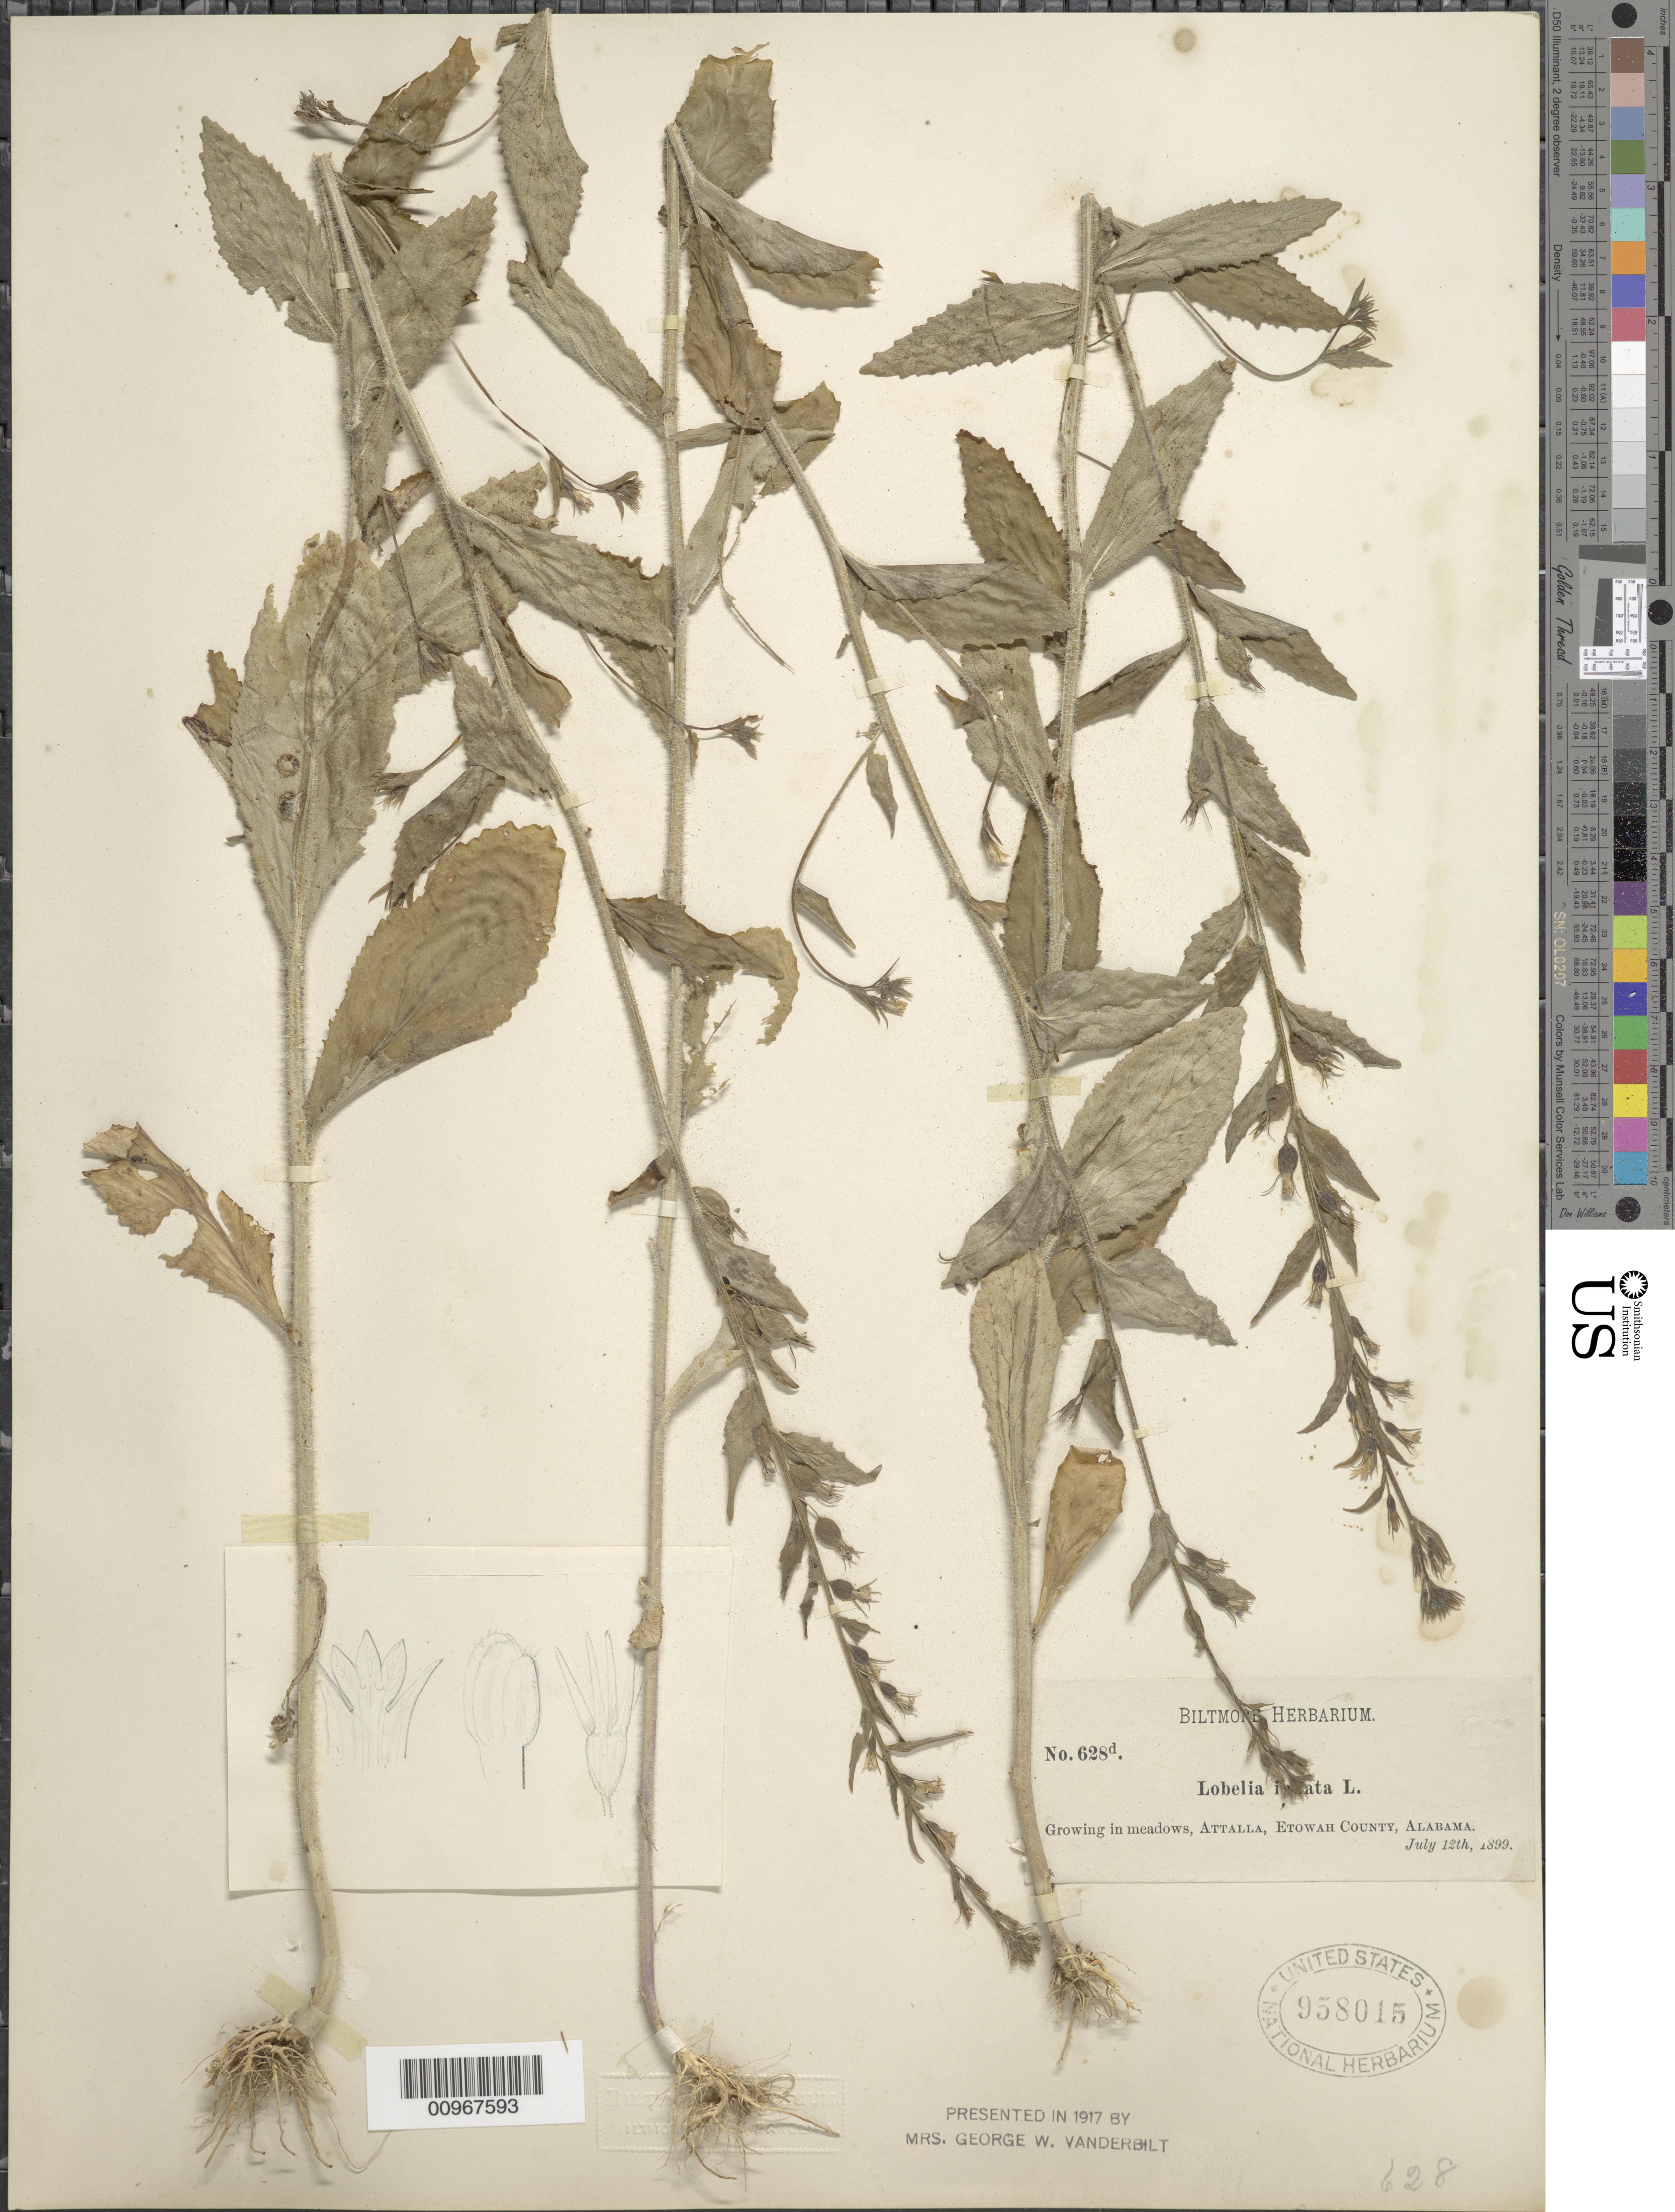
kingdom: Plantae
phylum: Tracheophyta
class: Magnoliopsida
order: Asterales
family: Campanulaceae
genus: Lobelia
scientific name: Lobelia inflata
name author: L.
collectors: ex herb. Biltmore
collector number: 628d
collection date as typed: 12 Jul 1899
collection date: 1899-07-12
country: United States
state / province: Alabama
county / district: Etowah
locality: near Altalla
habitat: growing in meadows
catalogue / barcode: US 958015